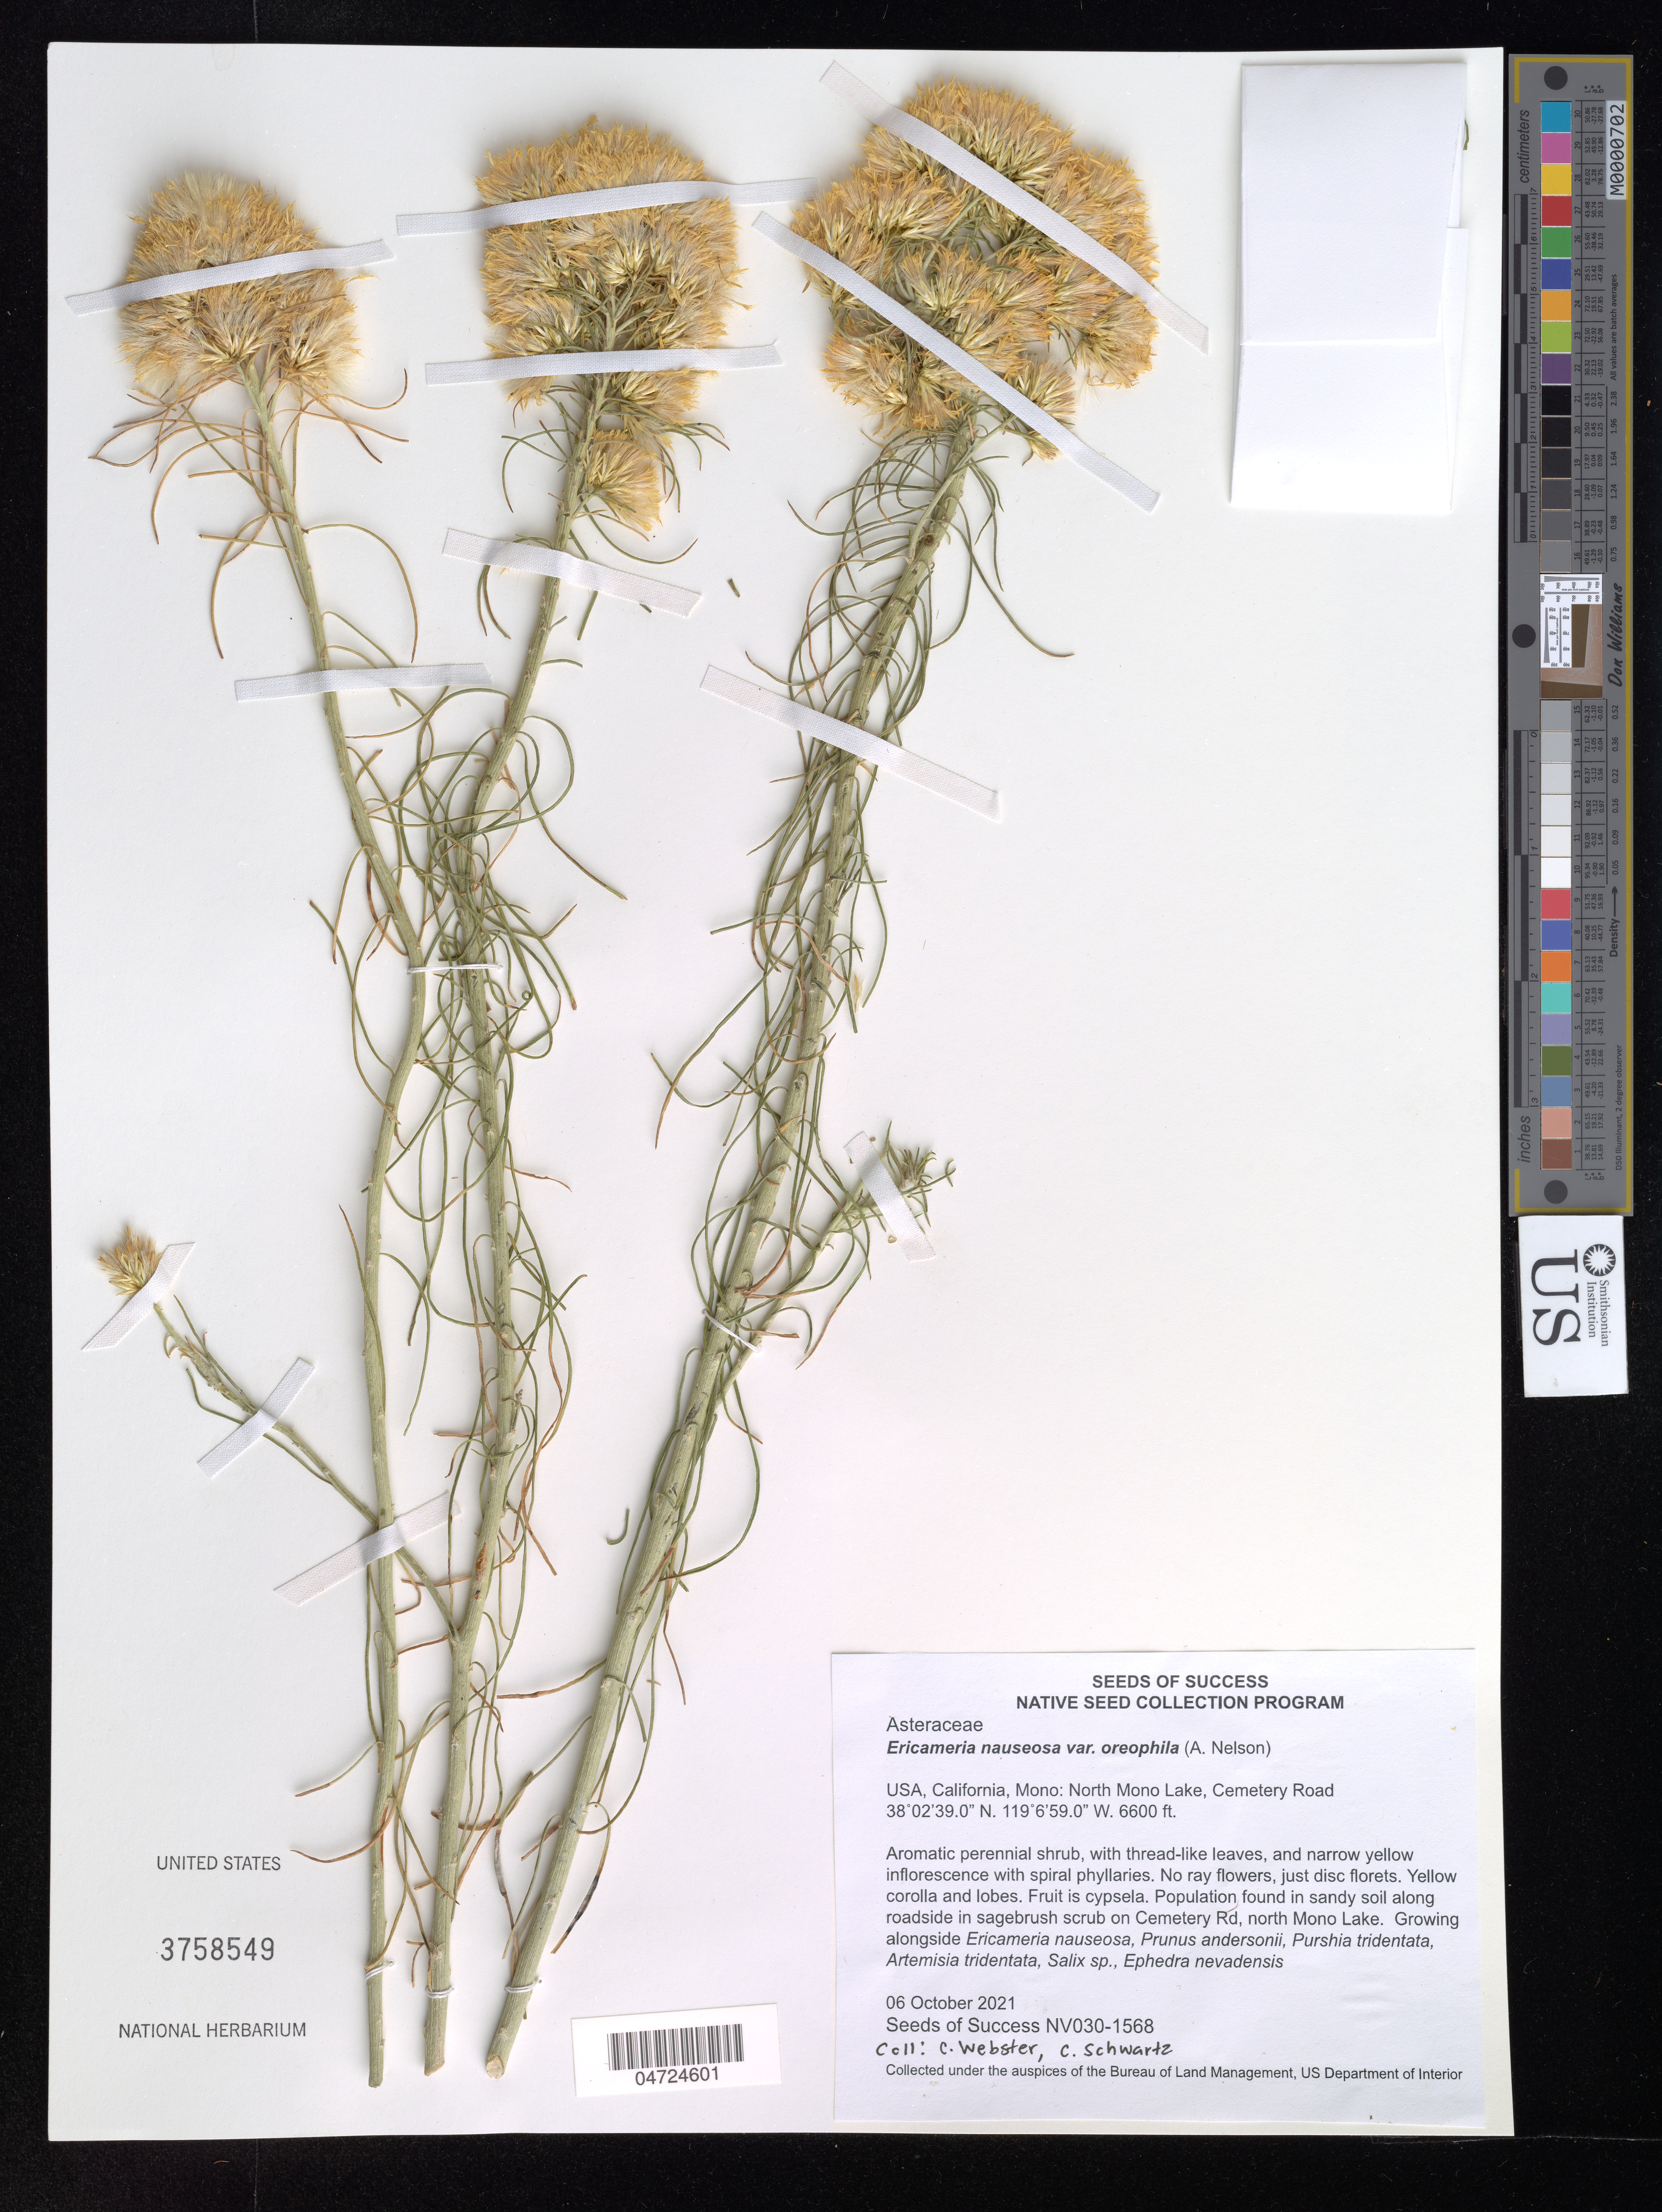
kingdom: Plantae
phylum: Tracheophyta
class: Magnoliopsida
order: Asterales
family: Asteraceae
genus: Ericameria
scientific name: Ericameria nauseosa var. oreophila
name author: (A. Nelson) G.L. Nesom & G.I. Baird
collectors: C. Webster & C. Schwartz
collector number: NV030-1568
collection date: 2021-10-06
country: United States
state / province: California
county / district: Mono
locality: Mono: North Mono Lake, Cemetery Road. Population found in sandy soil along roadside in sagebrush scrub on Cemetery Rd, north Mono Lake.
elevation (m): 2012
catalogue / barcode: US 3758549